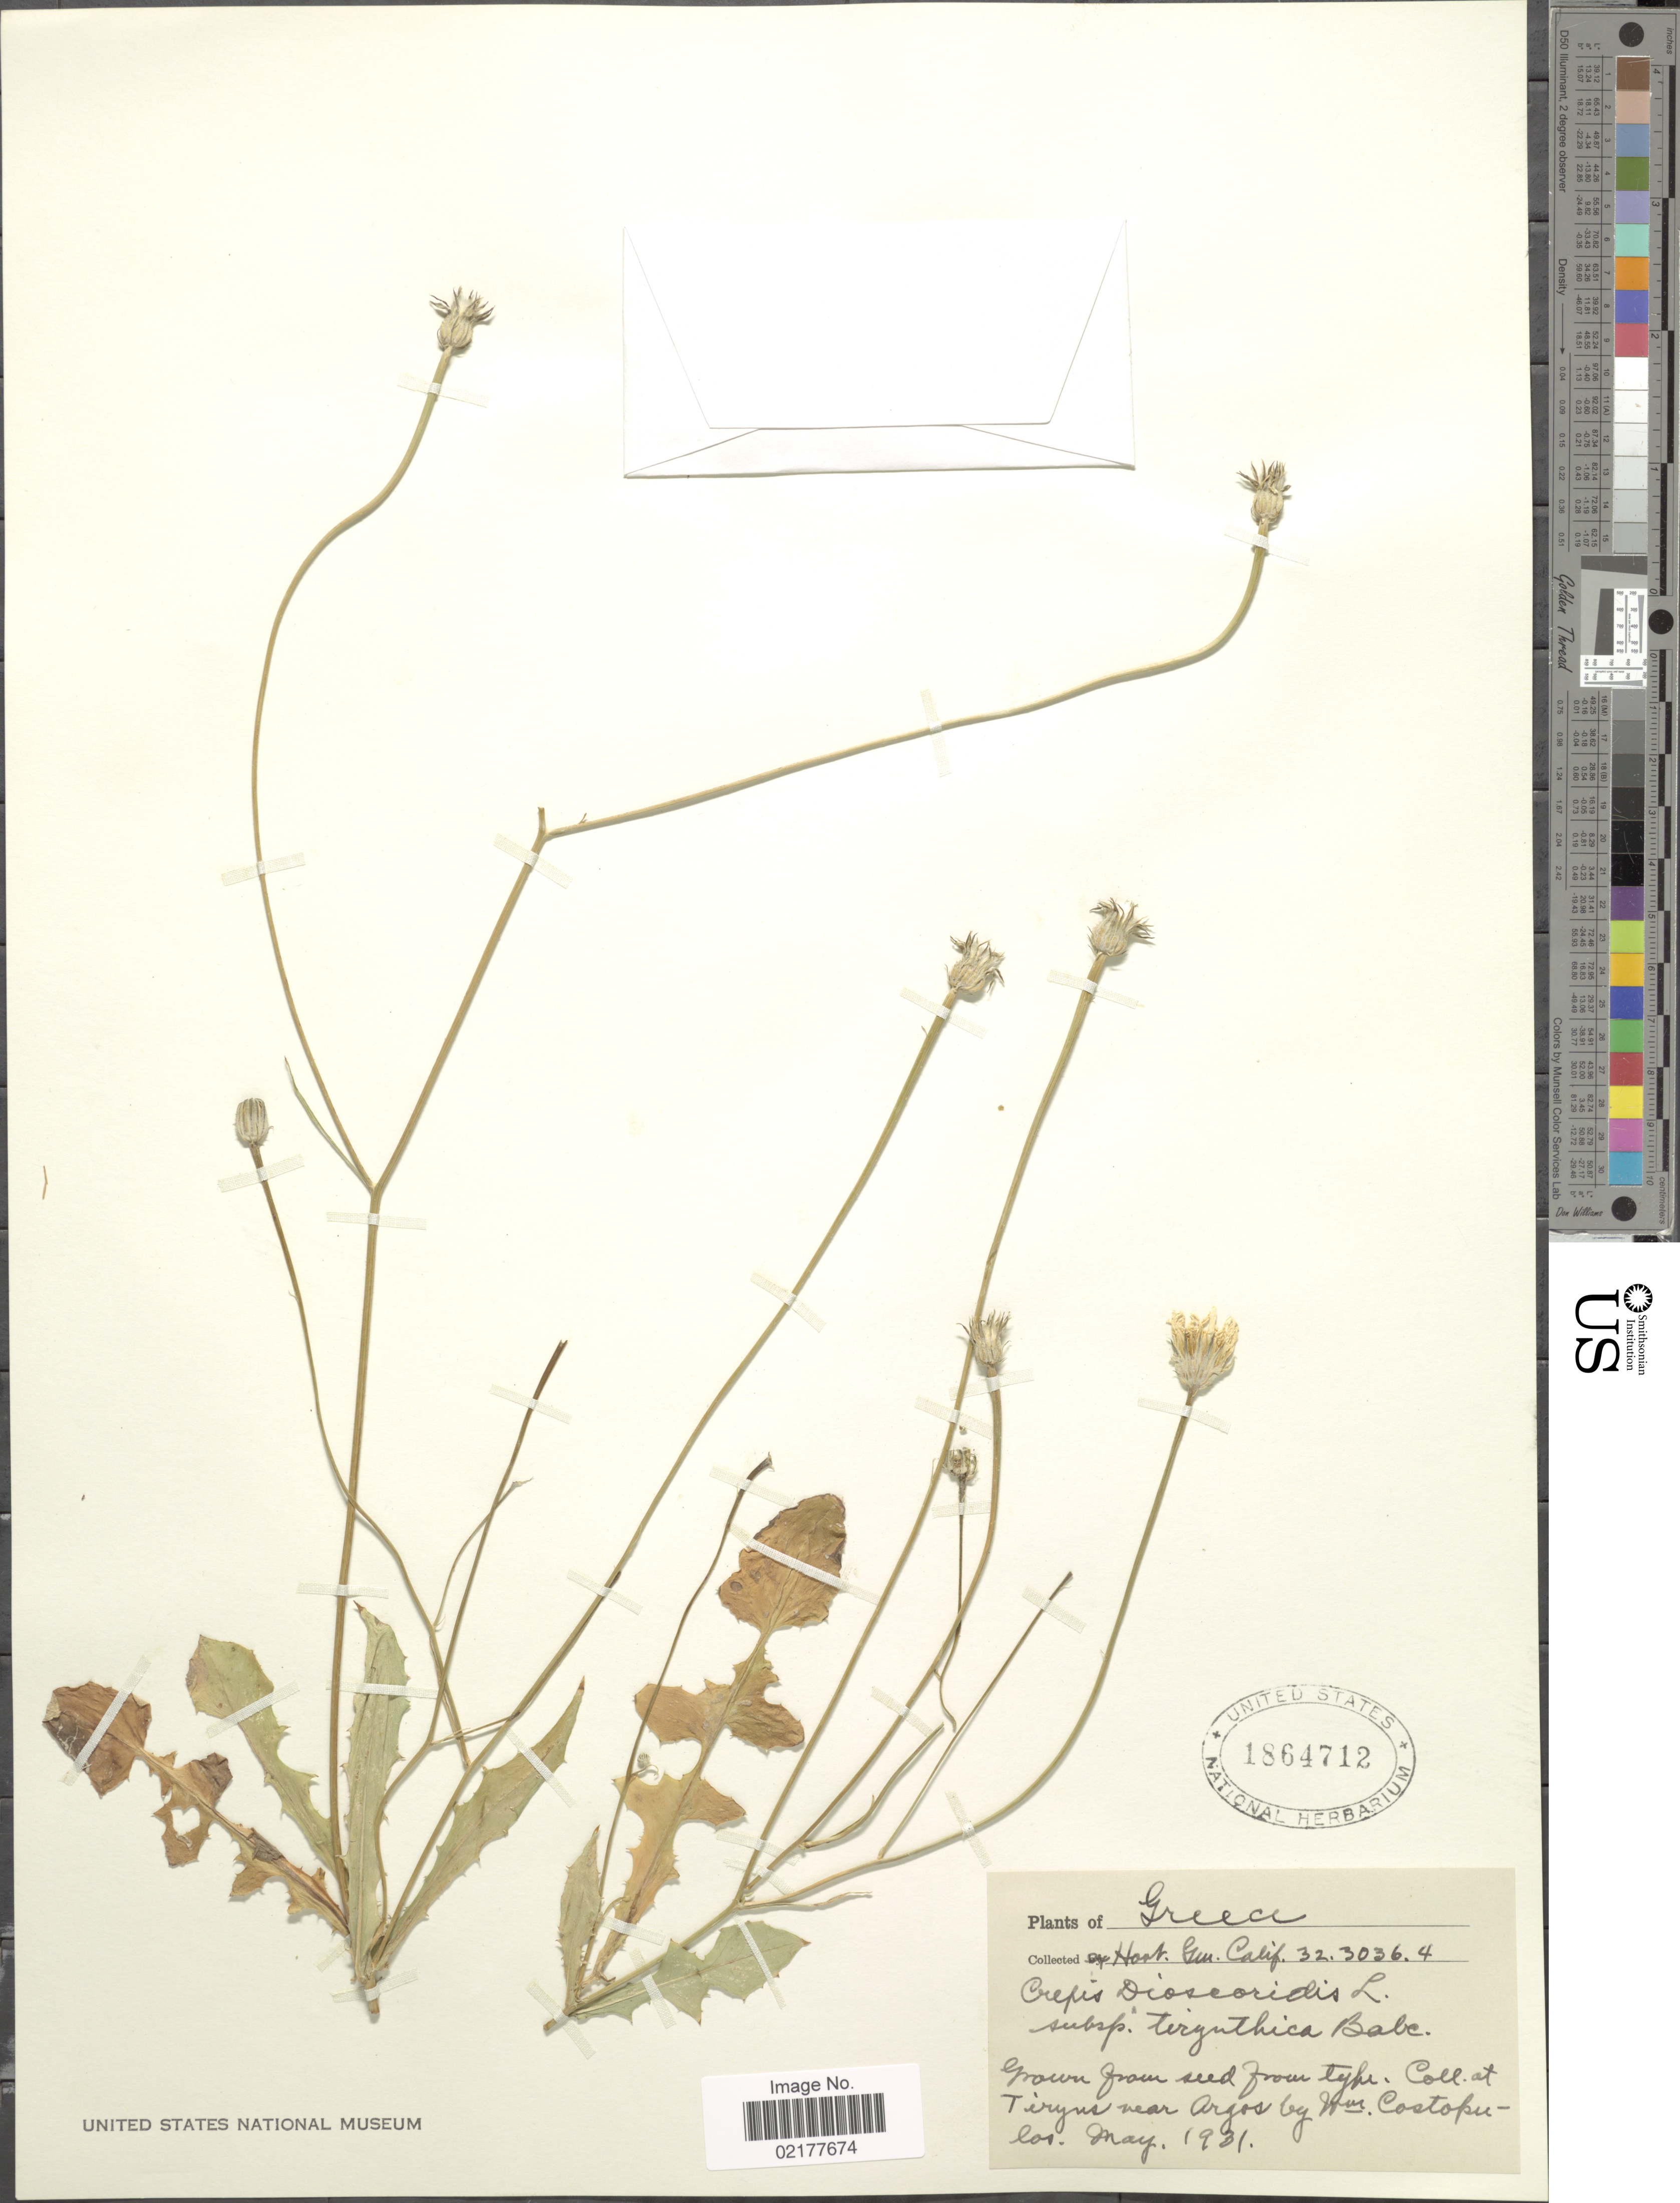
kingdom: Plantae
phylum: Tracheophyta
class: Magnoliopsida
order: Asterales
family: Asteraceae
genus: Crepis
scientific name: Crepis dioscoridis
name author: L.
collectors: Hort. Gen. Calif.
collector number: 3230364?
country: Greece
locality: Greece [unsure placement]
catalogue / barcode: US 1864712